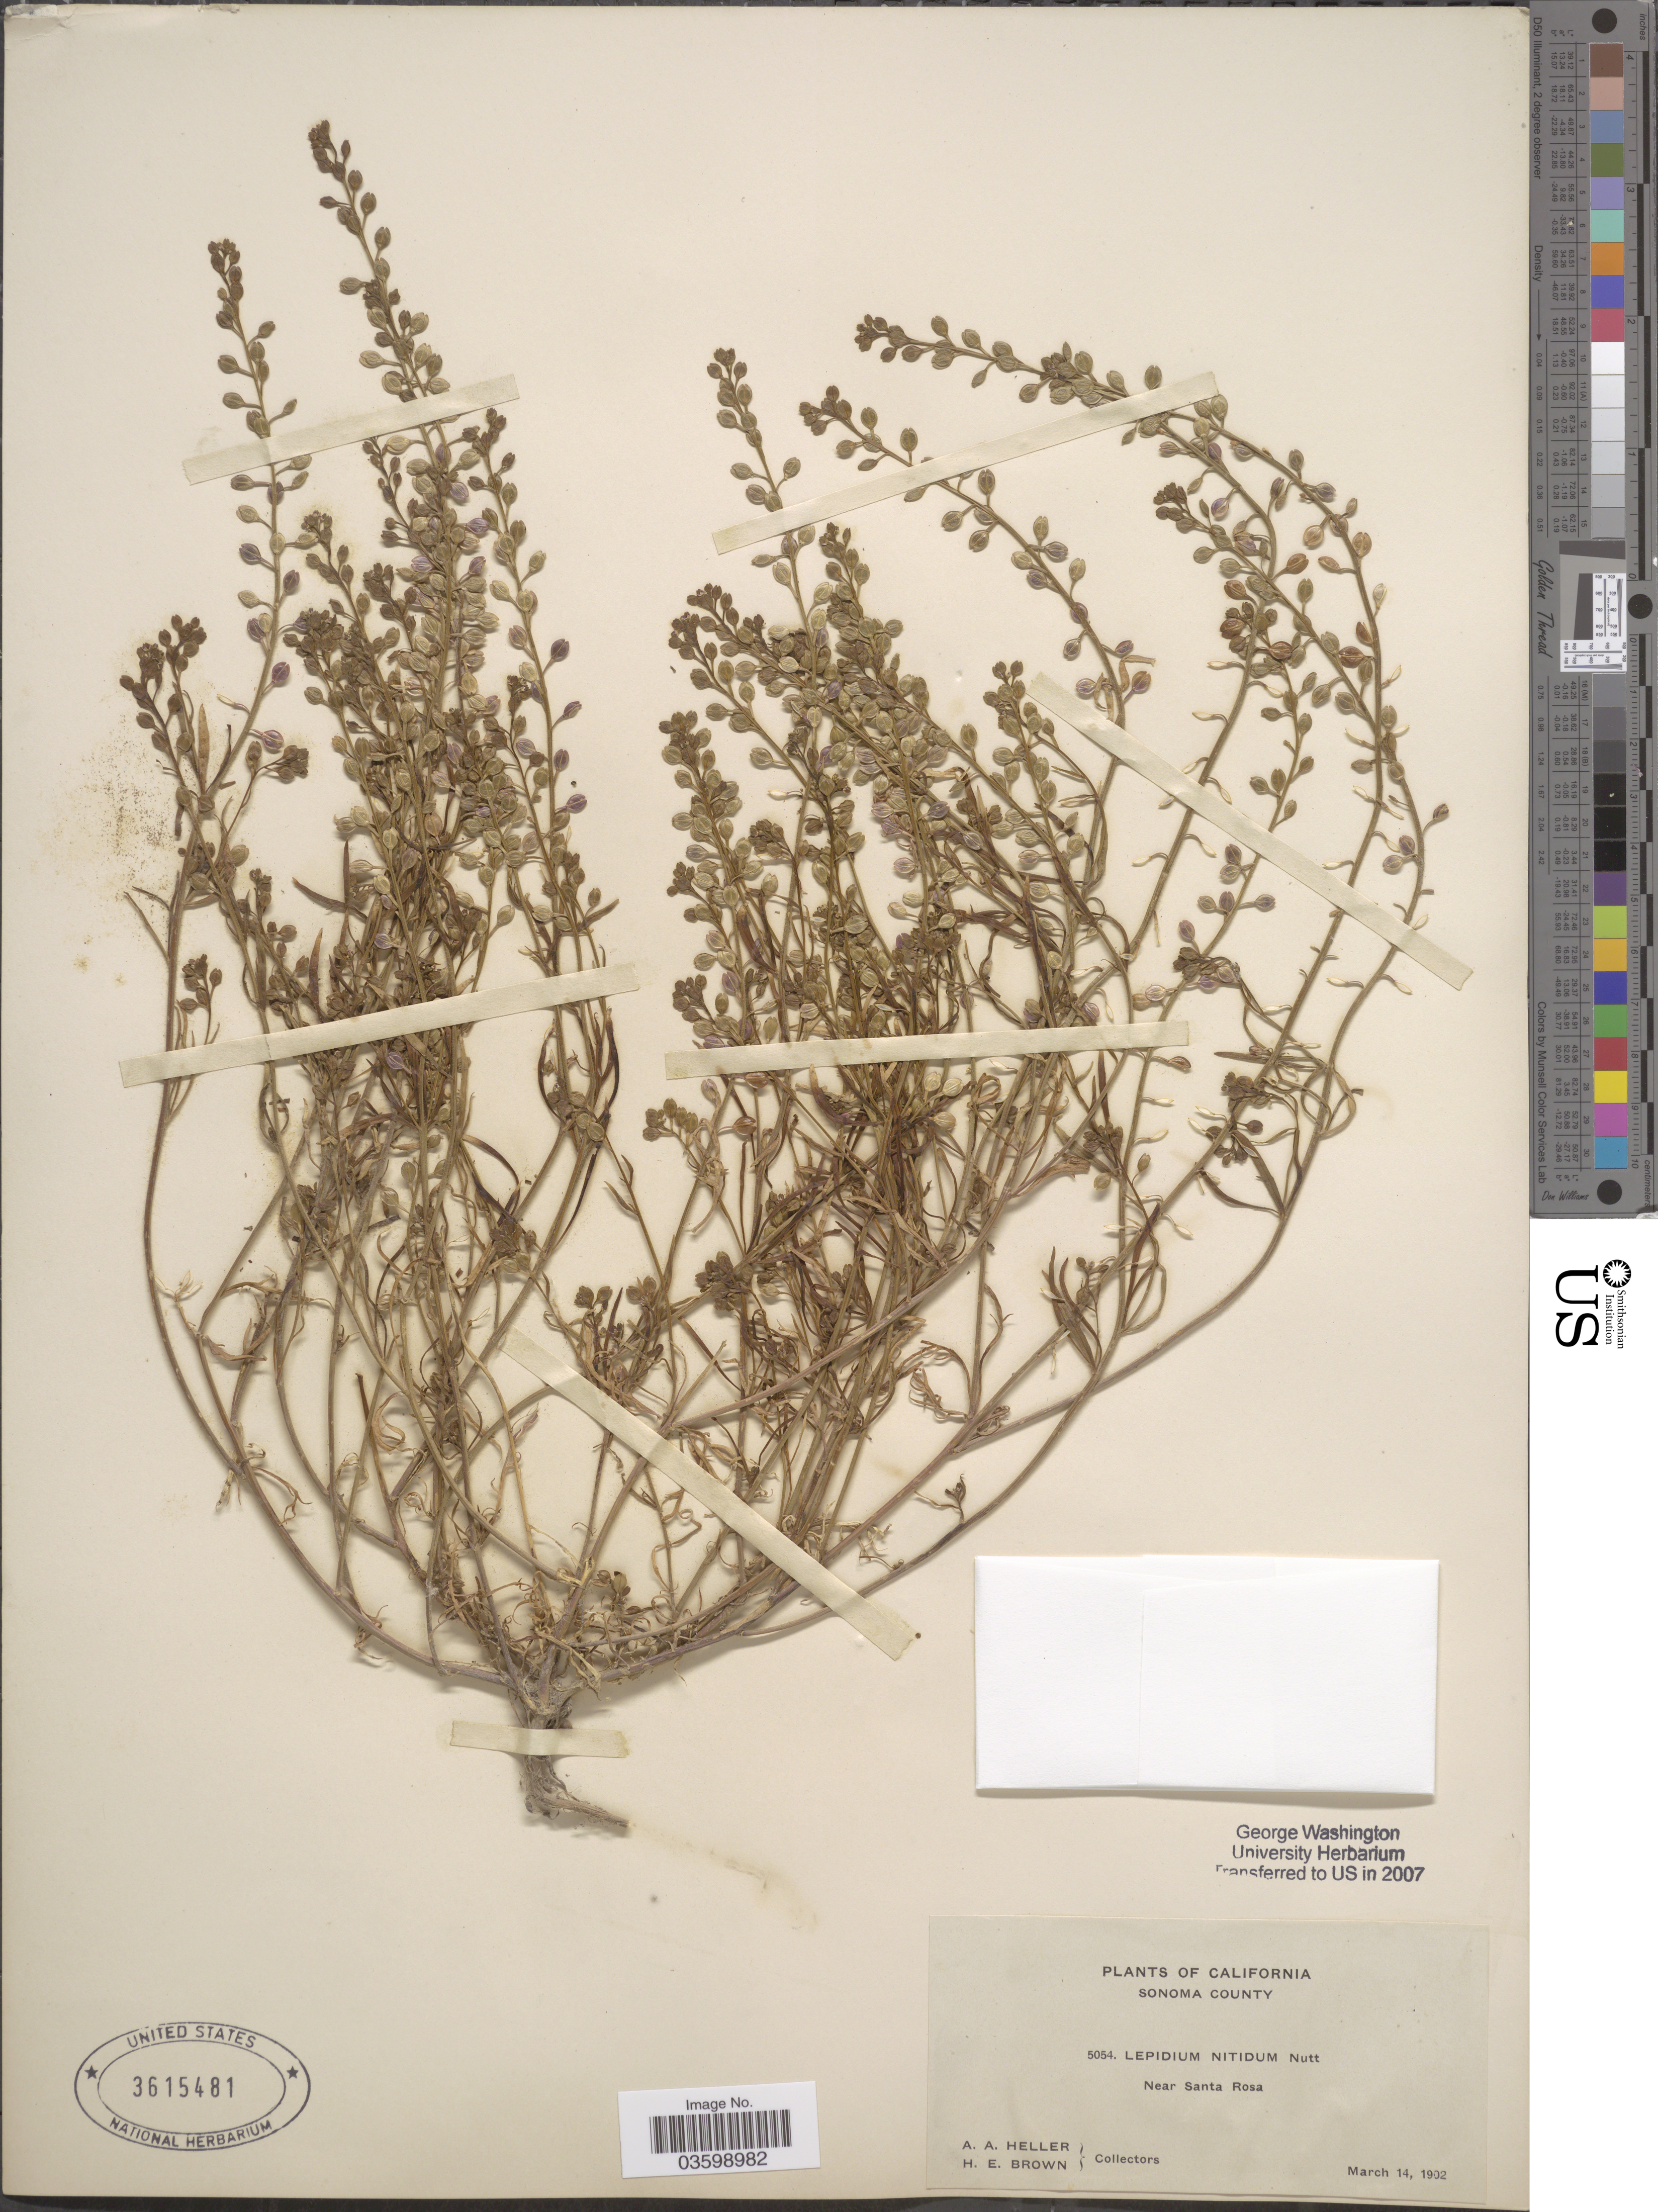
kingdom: Plantae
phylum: Tracheophyta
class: Magnoliopsida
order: Brassicales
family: Brassicaceae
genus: Lepidium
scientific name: Lepidium nitidum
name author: Nutt.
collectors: A. A. Heller & H. E. Brown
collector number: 5054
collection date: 1902-03-14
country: United States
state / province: California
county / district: Sonoma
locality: Sonoma County. Near Santa Rosa.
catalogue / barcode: US 3615481